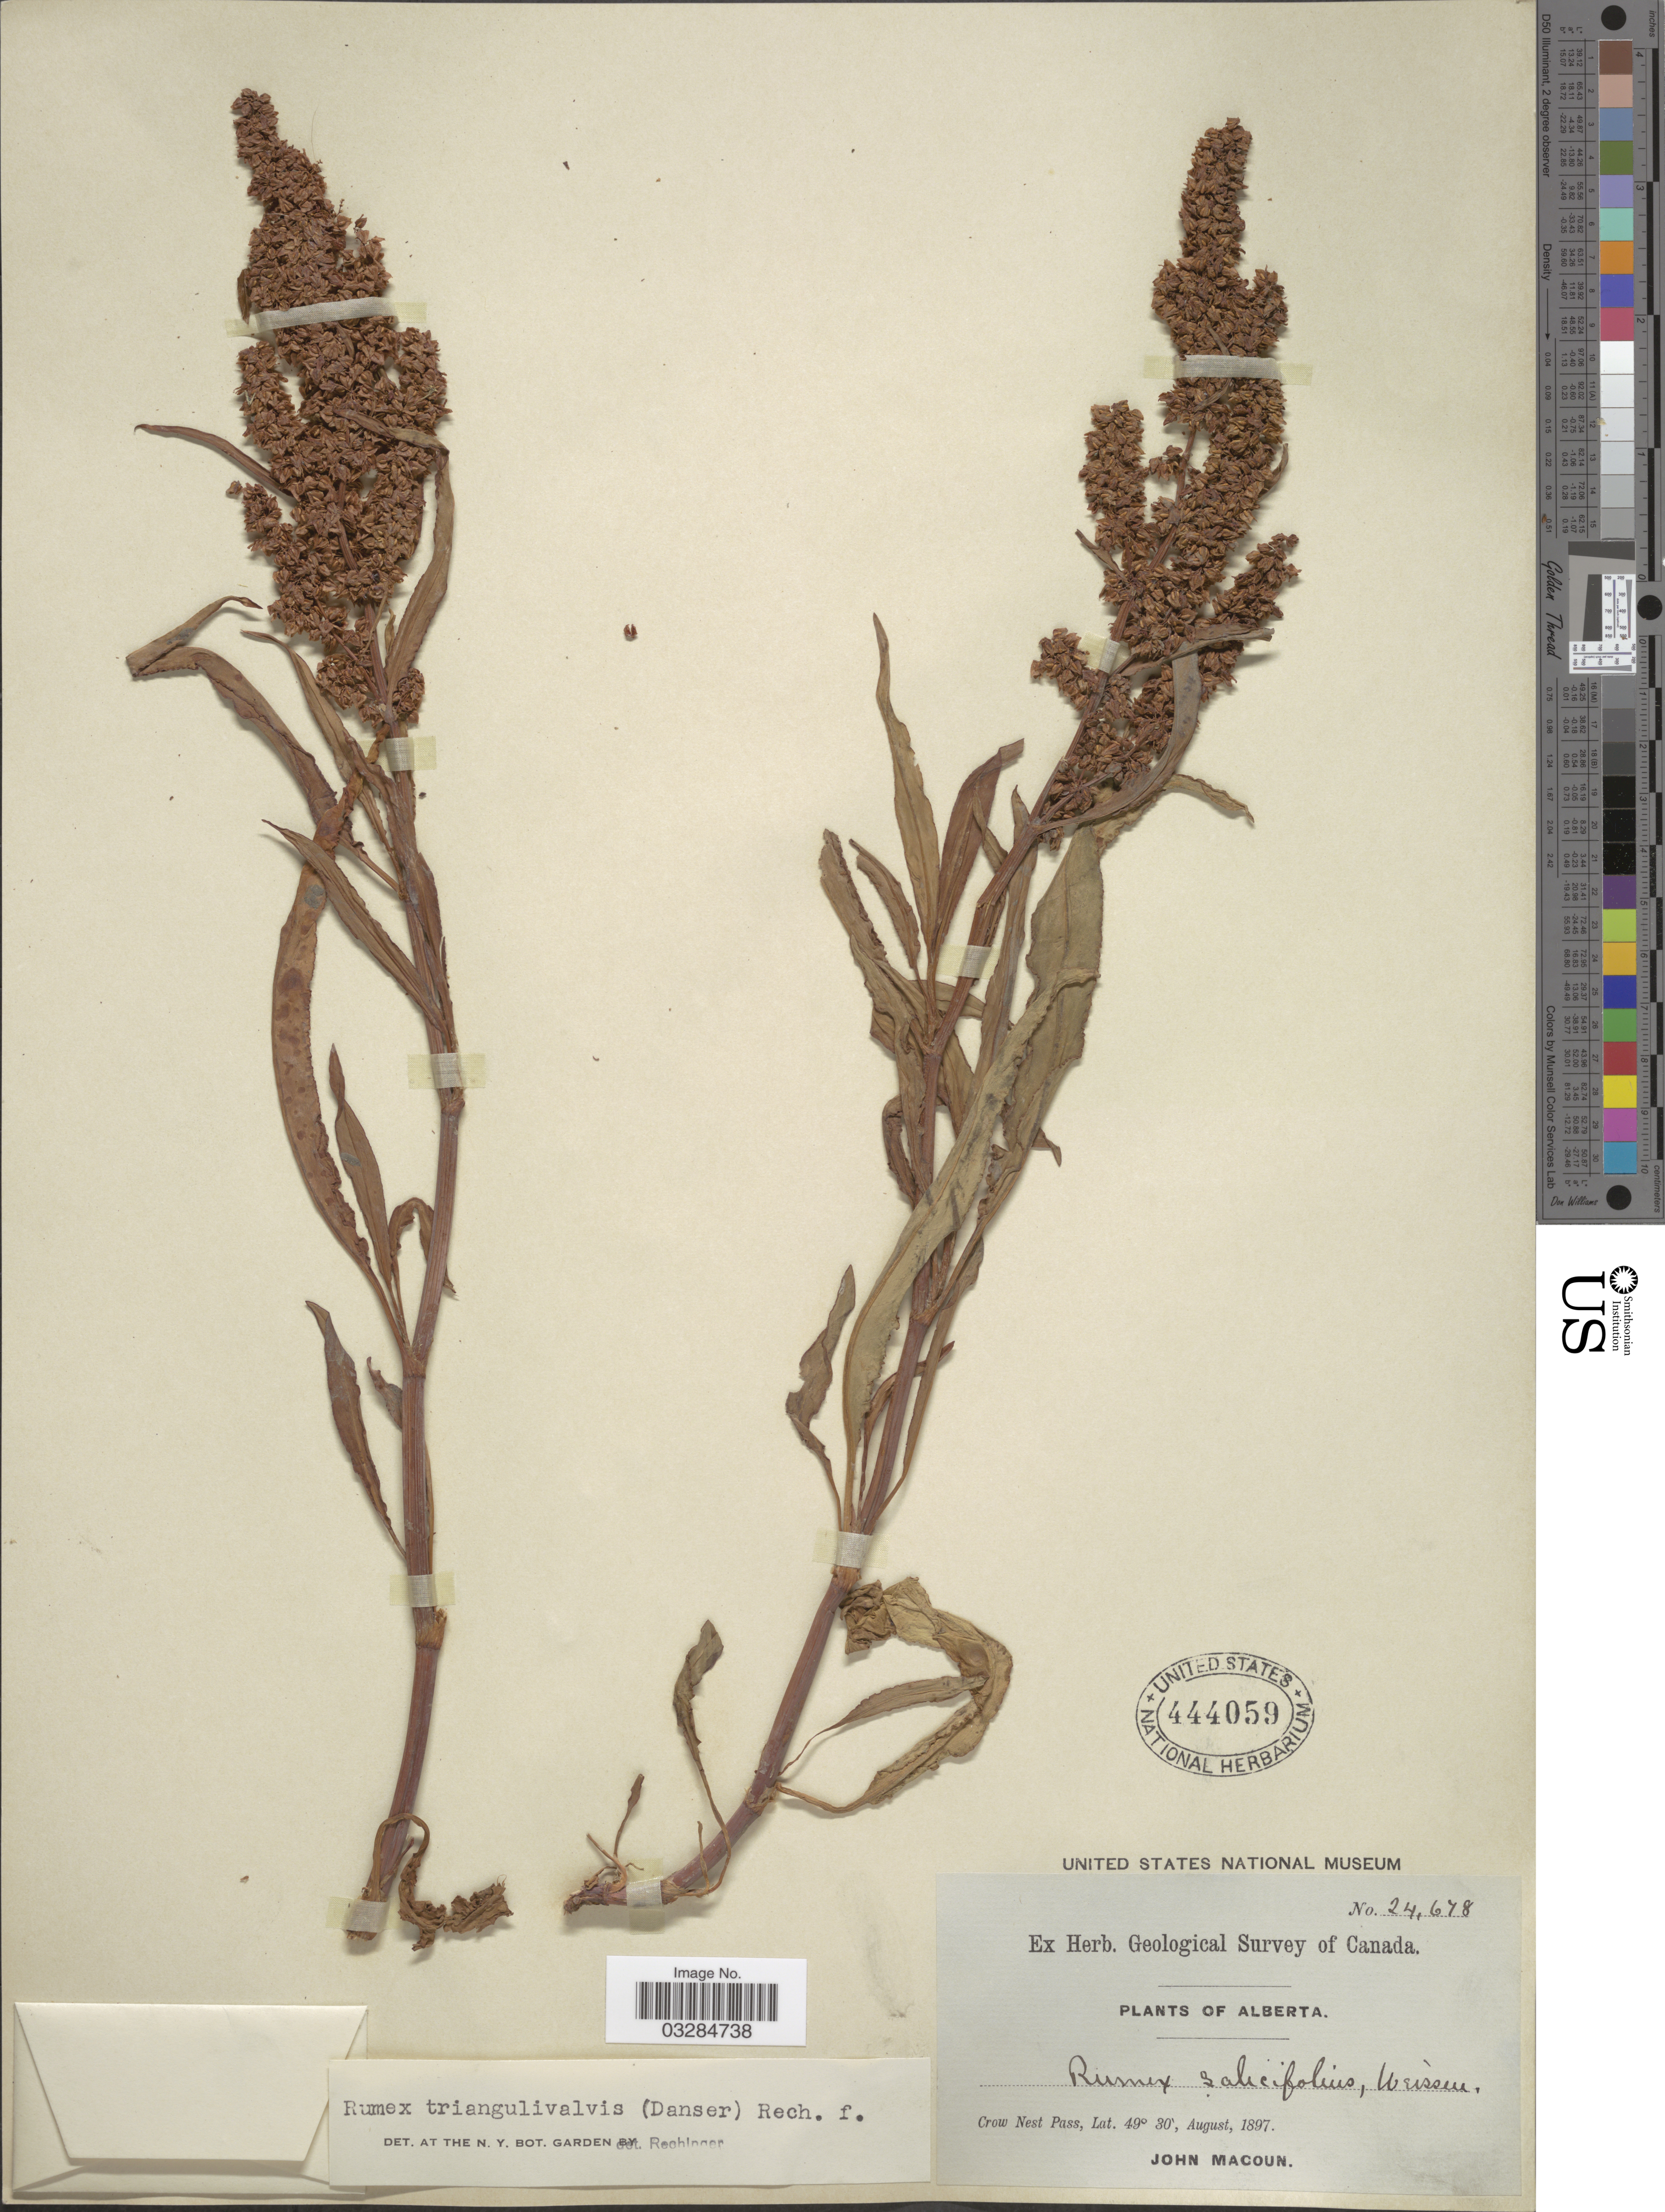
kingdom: Plantae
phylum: Tracheophyta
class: Magnoliopsida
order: Caryophyllales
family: Polygonaceae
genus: Rumex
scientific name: Rumex triangulivalvis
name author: (Danser) Rech. f.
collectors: J. Macoun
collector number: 24678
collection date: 1897-08-30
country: Canada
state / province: Alberta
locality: Crow Nest Pass.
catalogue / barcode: US 444059